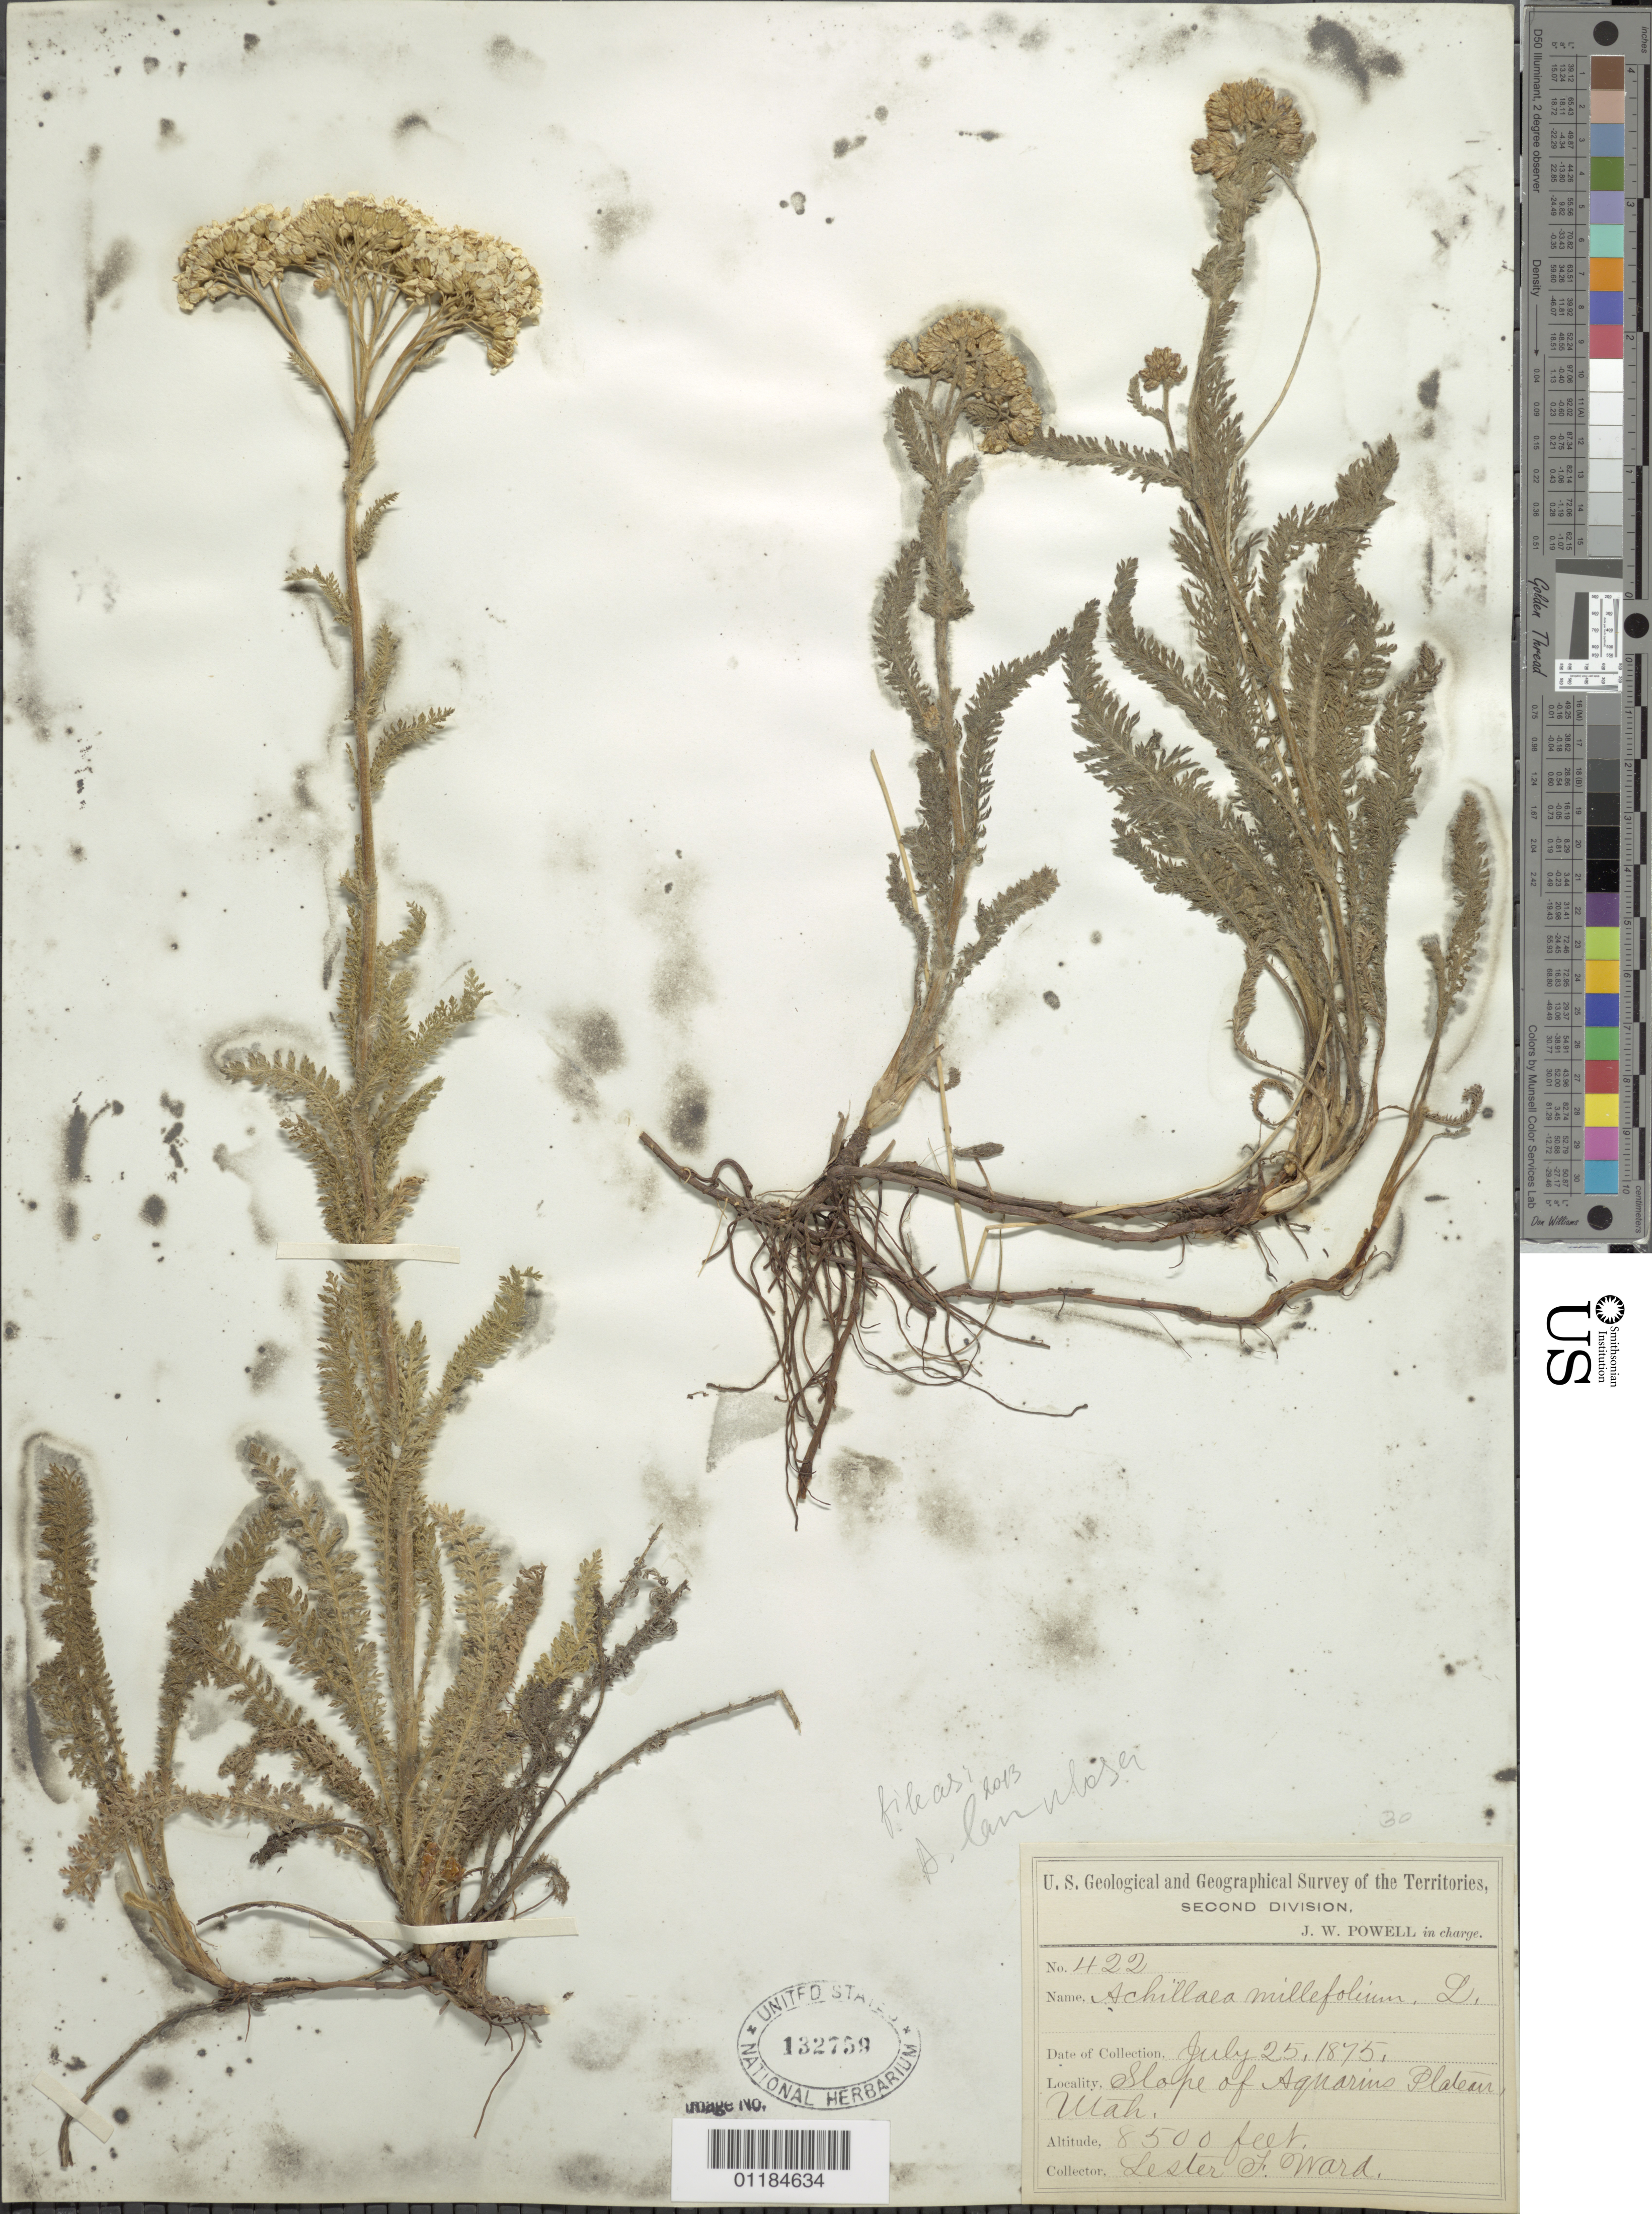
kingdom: Plantae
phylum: Tracheophyta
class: Magnoliopsida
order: Asterales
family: Asteraceae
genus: Achillea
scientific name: Achillea lanulosa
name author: Nutt.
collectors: L. F. Ward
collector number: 422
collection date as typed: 25 Jul 1875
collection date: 1875-07-25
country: United States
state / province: Utah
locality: Slope of Aquarius Plateau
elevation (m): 2591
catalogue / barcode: US 132759